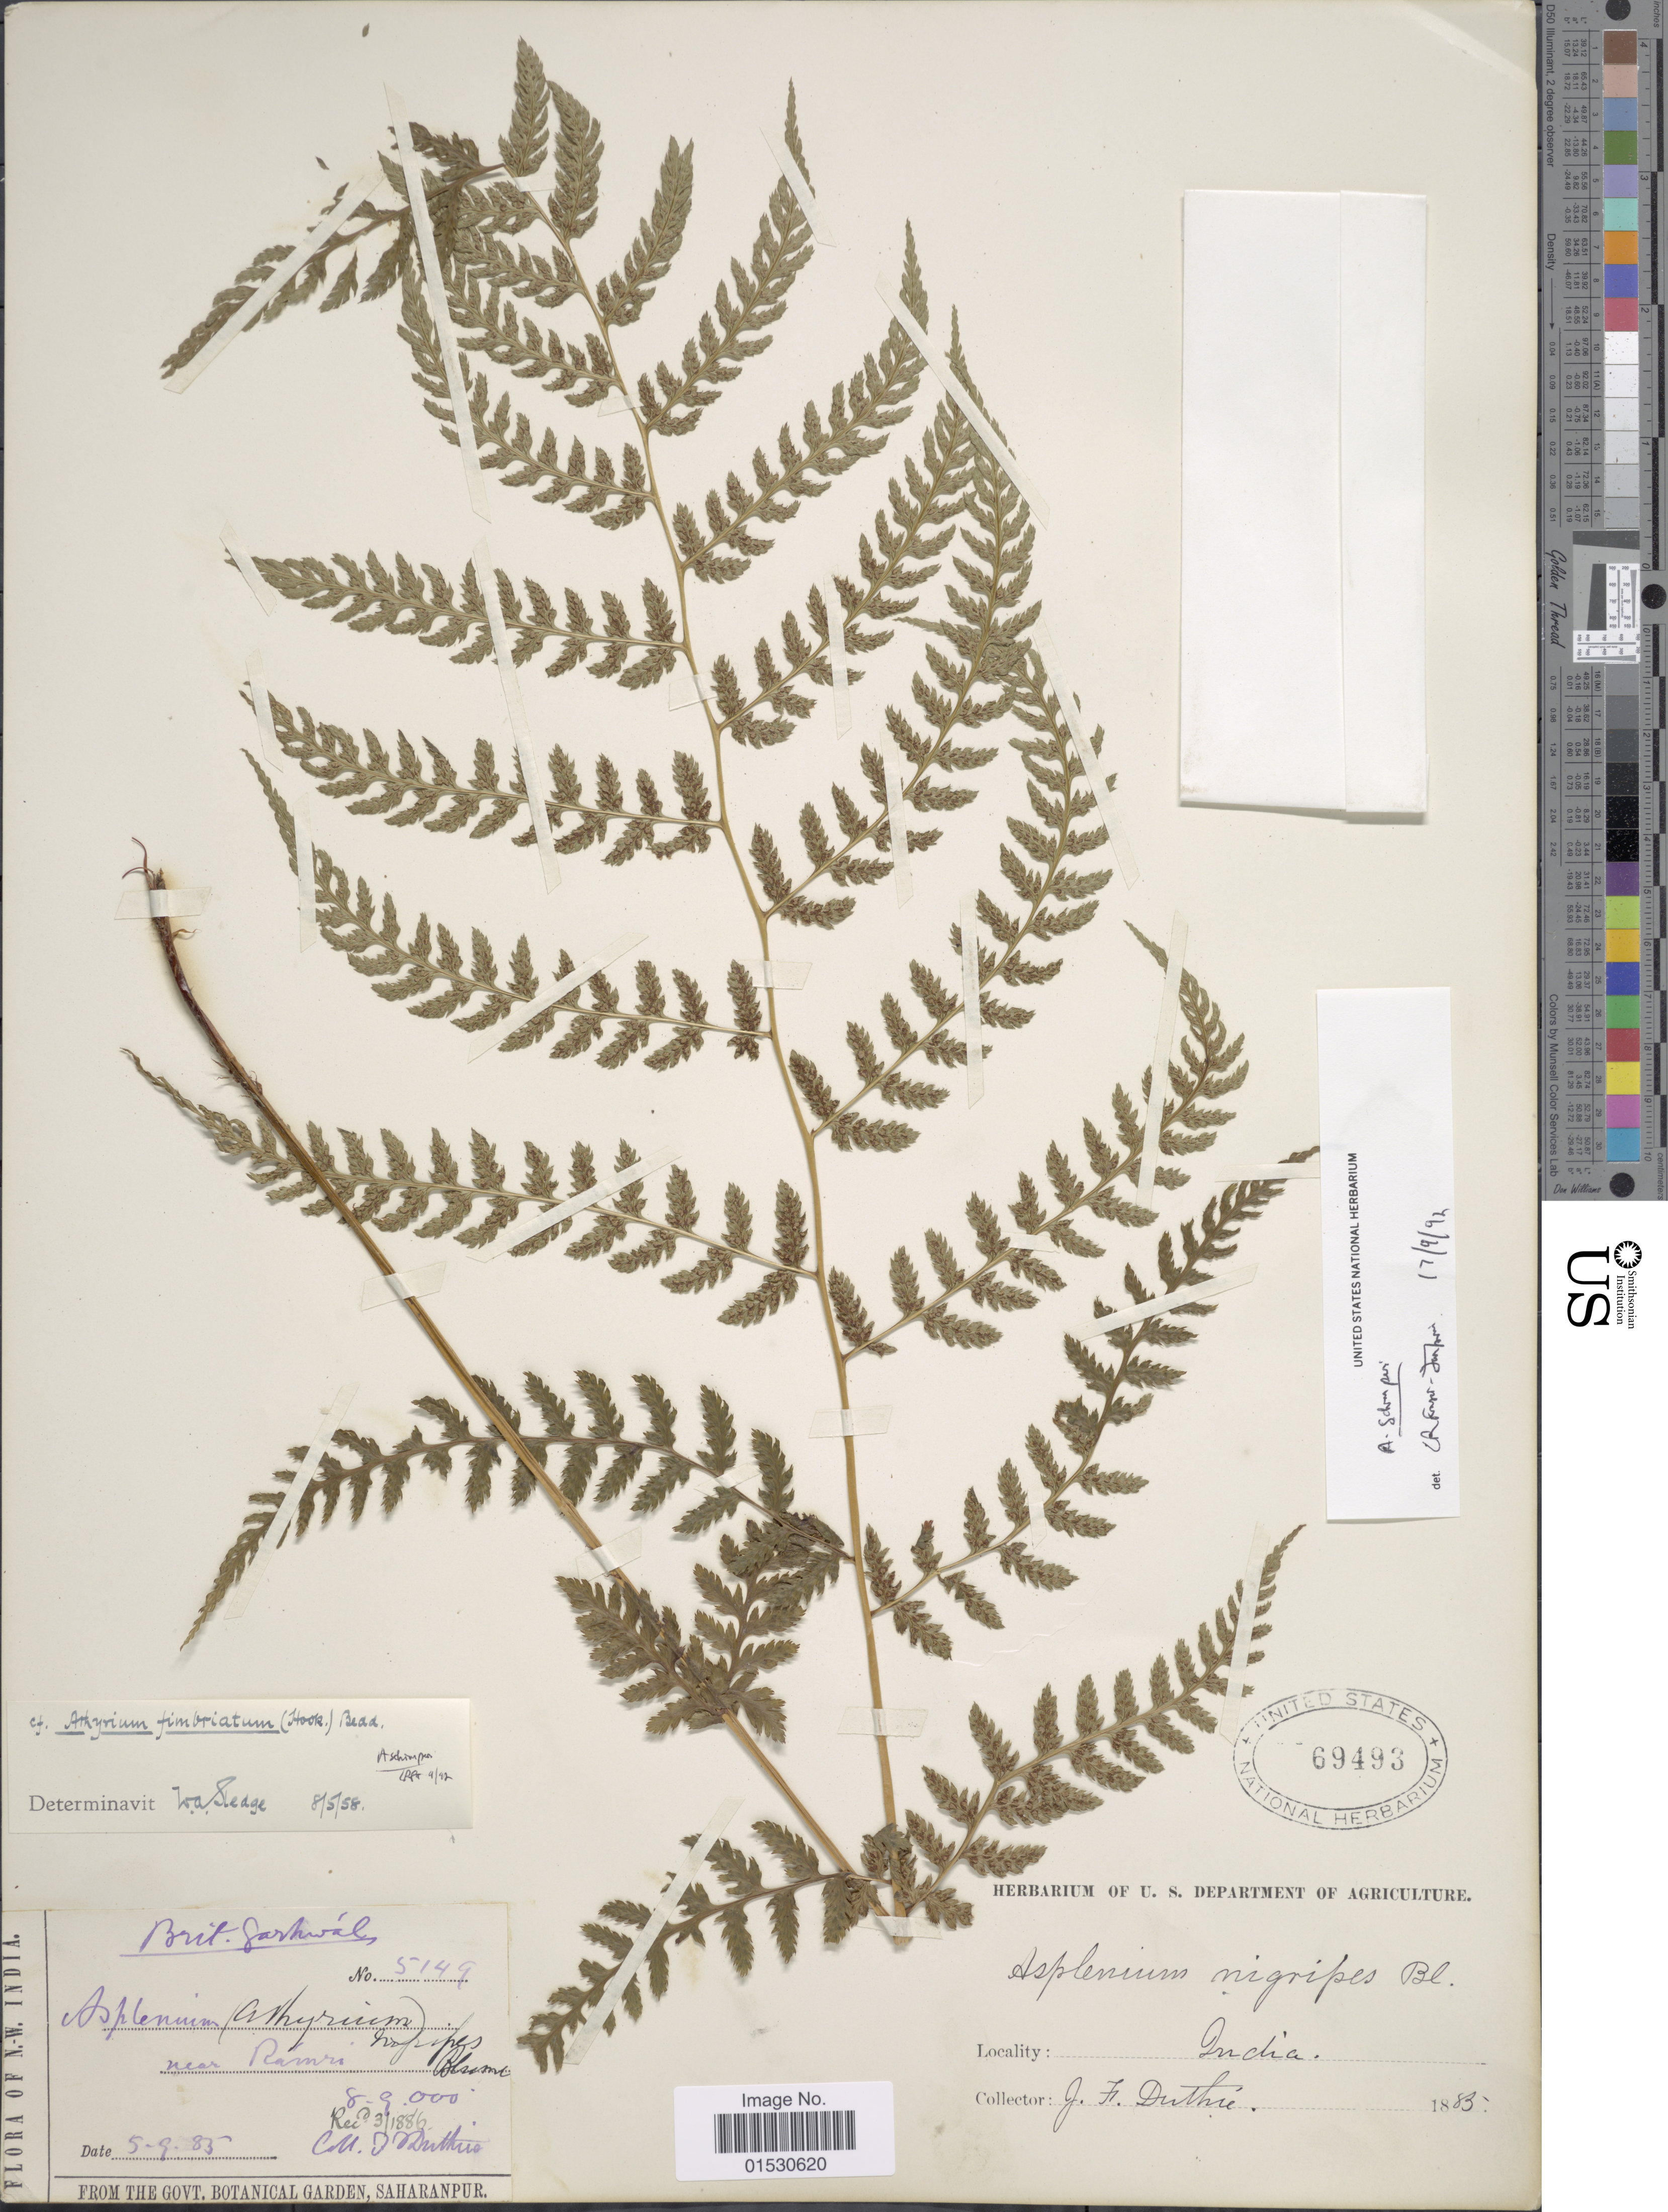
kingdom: Plantae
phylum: Tracheophyta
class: Polypodiopsida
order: Polypodiales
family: Athyriaceae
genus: Athyrium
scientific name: Athyrium fimbriatum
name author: (Wall.) T. Moore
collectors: J. F. Duthie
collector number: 5149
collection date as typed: Transcribed d/m/y: 5/9/85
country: India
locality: Near Ramri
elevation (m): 2438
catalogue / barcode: US 69493